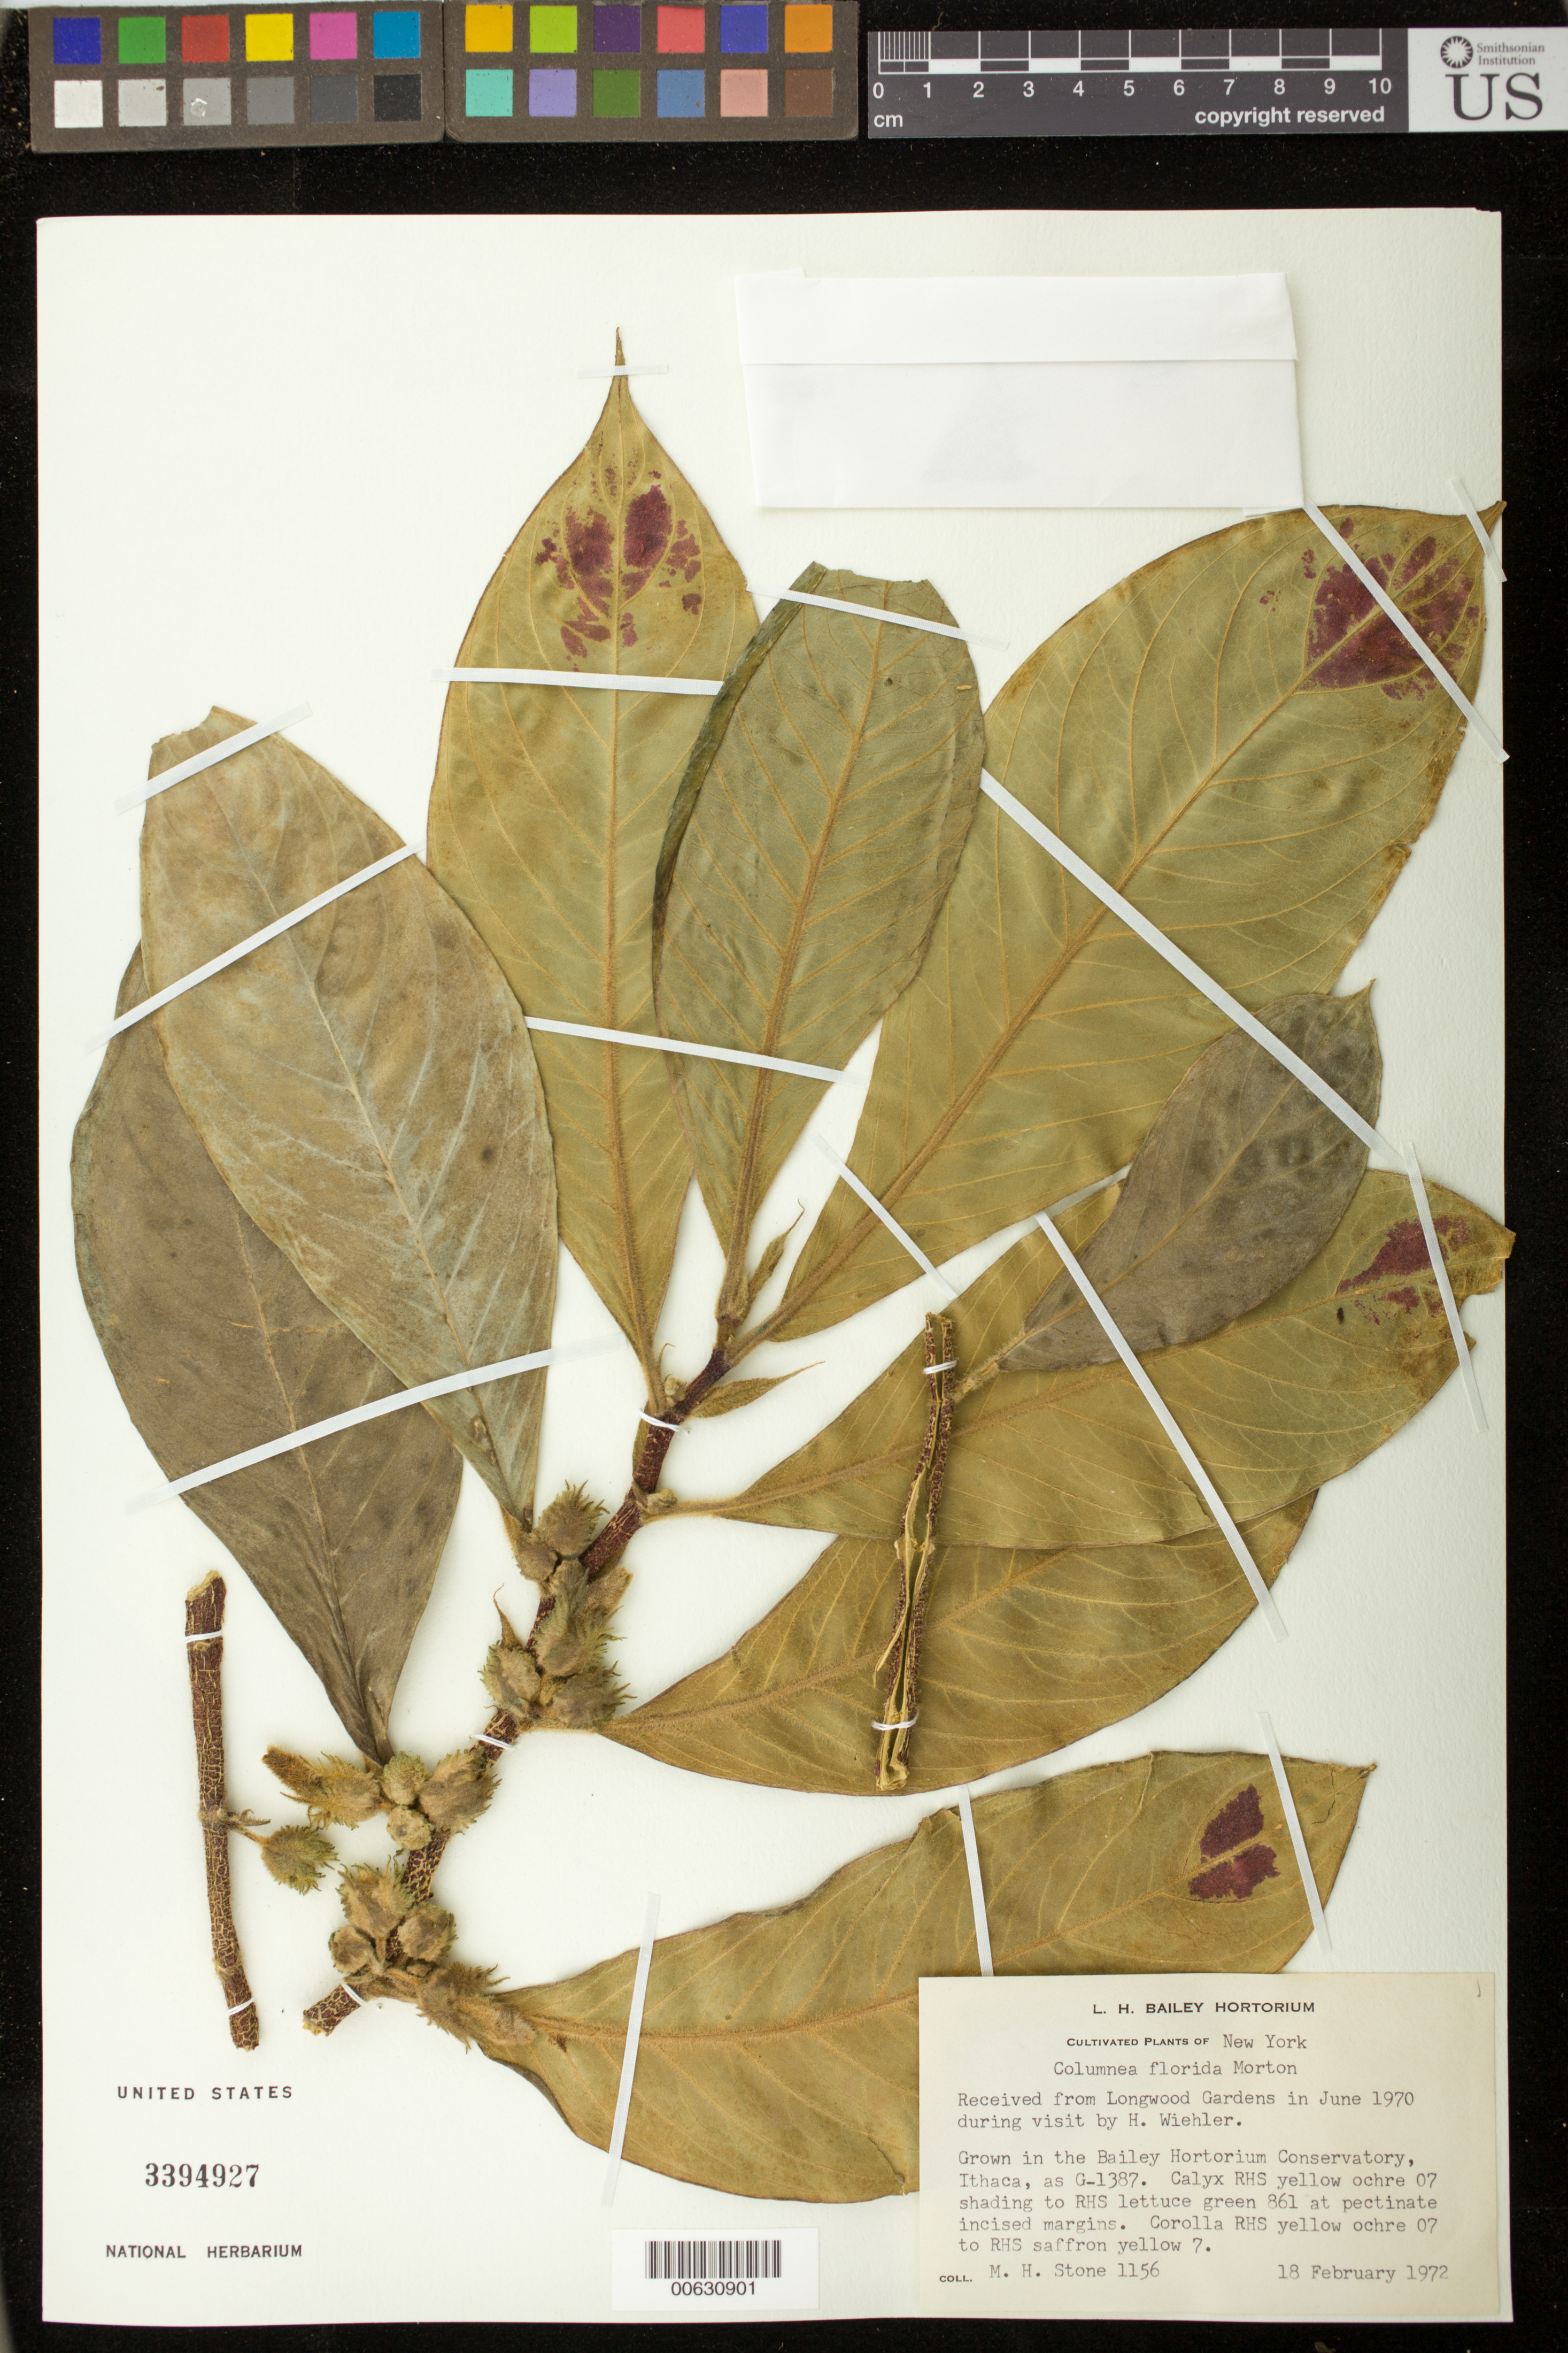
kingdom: Plantae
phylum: Tracheophyta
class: Magnoliopsida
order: Lamiales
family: Gesneriaceae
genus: Columnea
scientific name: Columnea florida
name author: C.V. Morton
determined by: Skog, Laurence E.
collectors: M. Stone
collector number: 1156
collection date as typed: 18 Feb 1972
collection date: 1972-02-18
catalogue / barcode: US 3394927